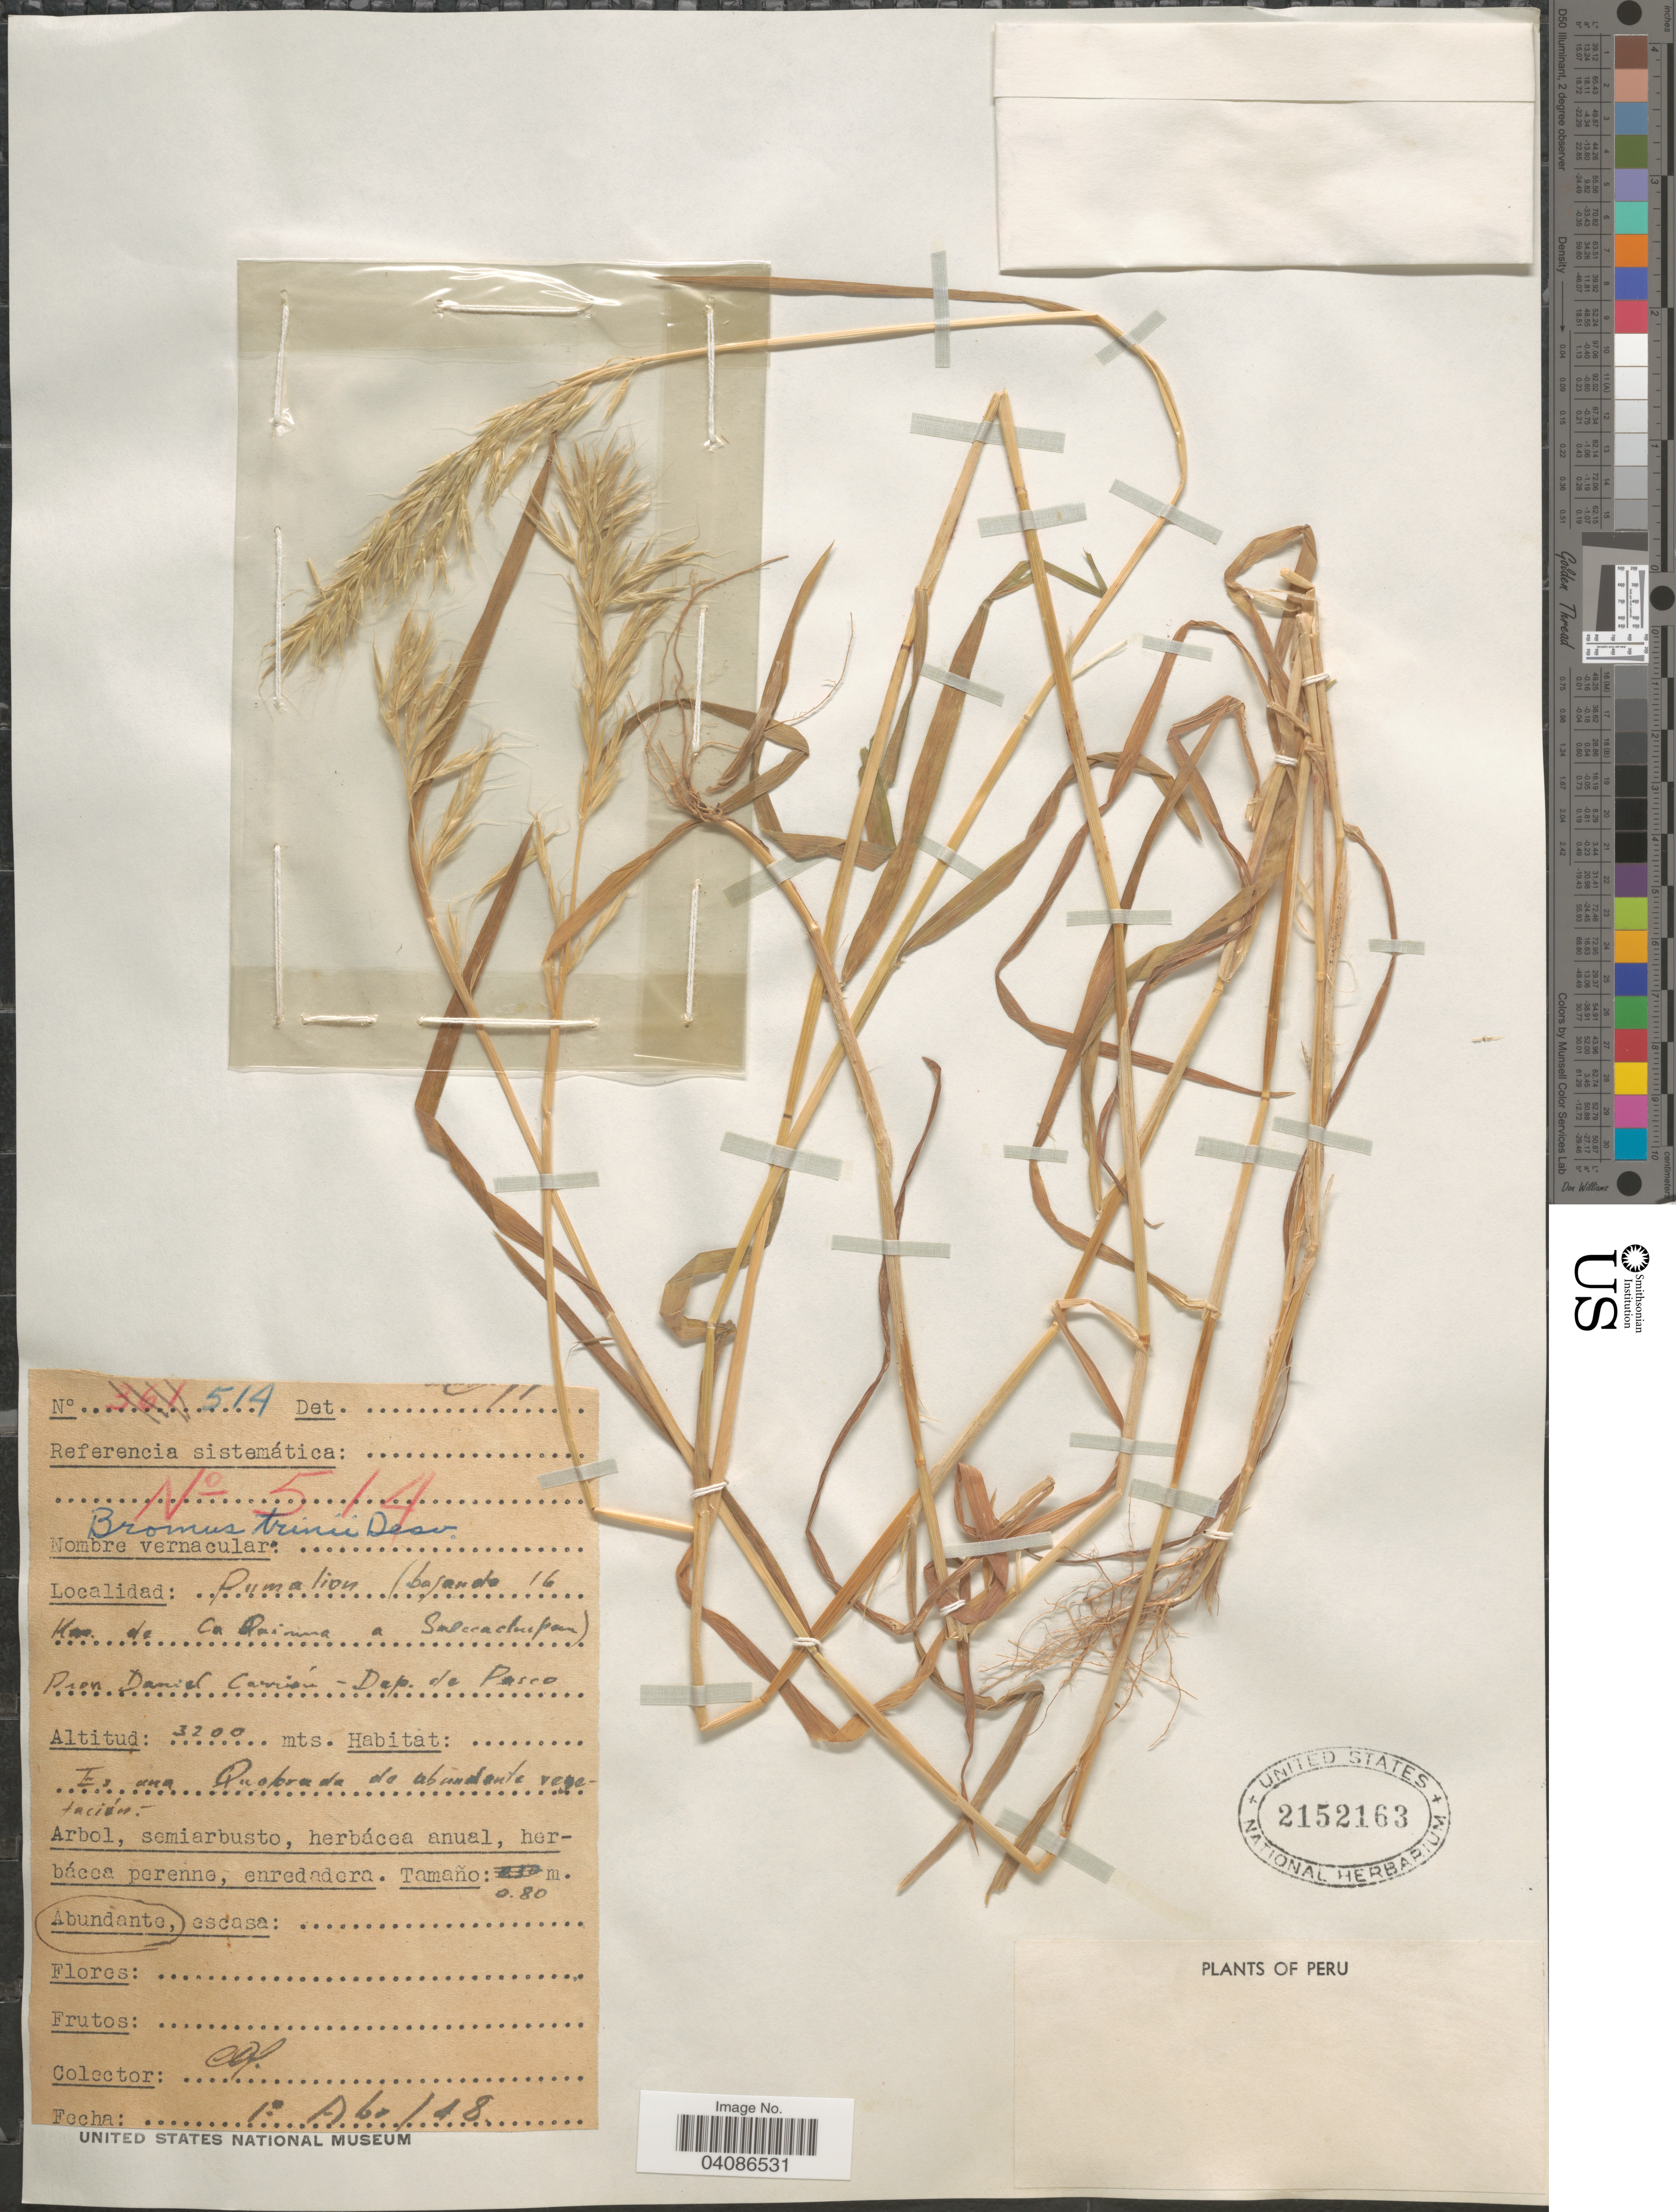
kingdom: Plantae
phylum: Tracheophyta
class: Liliopsida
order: Poales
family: Poaceae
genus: Bromus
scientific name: Bromus berteroanus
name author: Colla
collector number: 514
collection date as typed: Transcribed d/m/y: 1/4/18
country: Peru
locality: Pumalion (bajando 16 Km de La Raima a Salccachupan) Pron Daniel Cavión - Dep. de Pasco.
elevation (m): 3200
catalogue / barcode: US 2152163